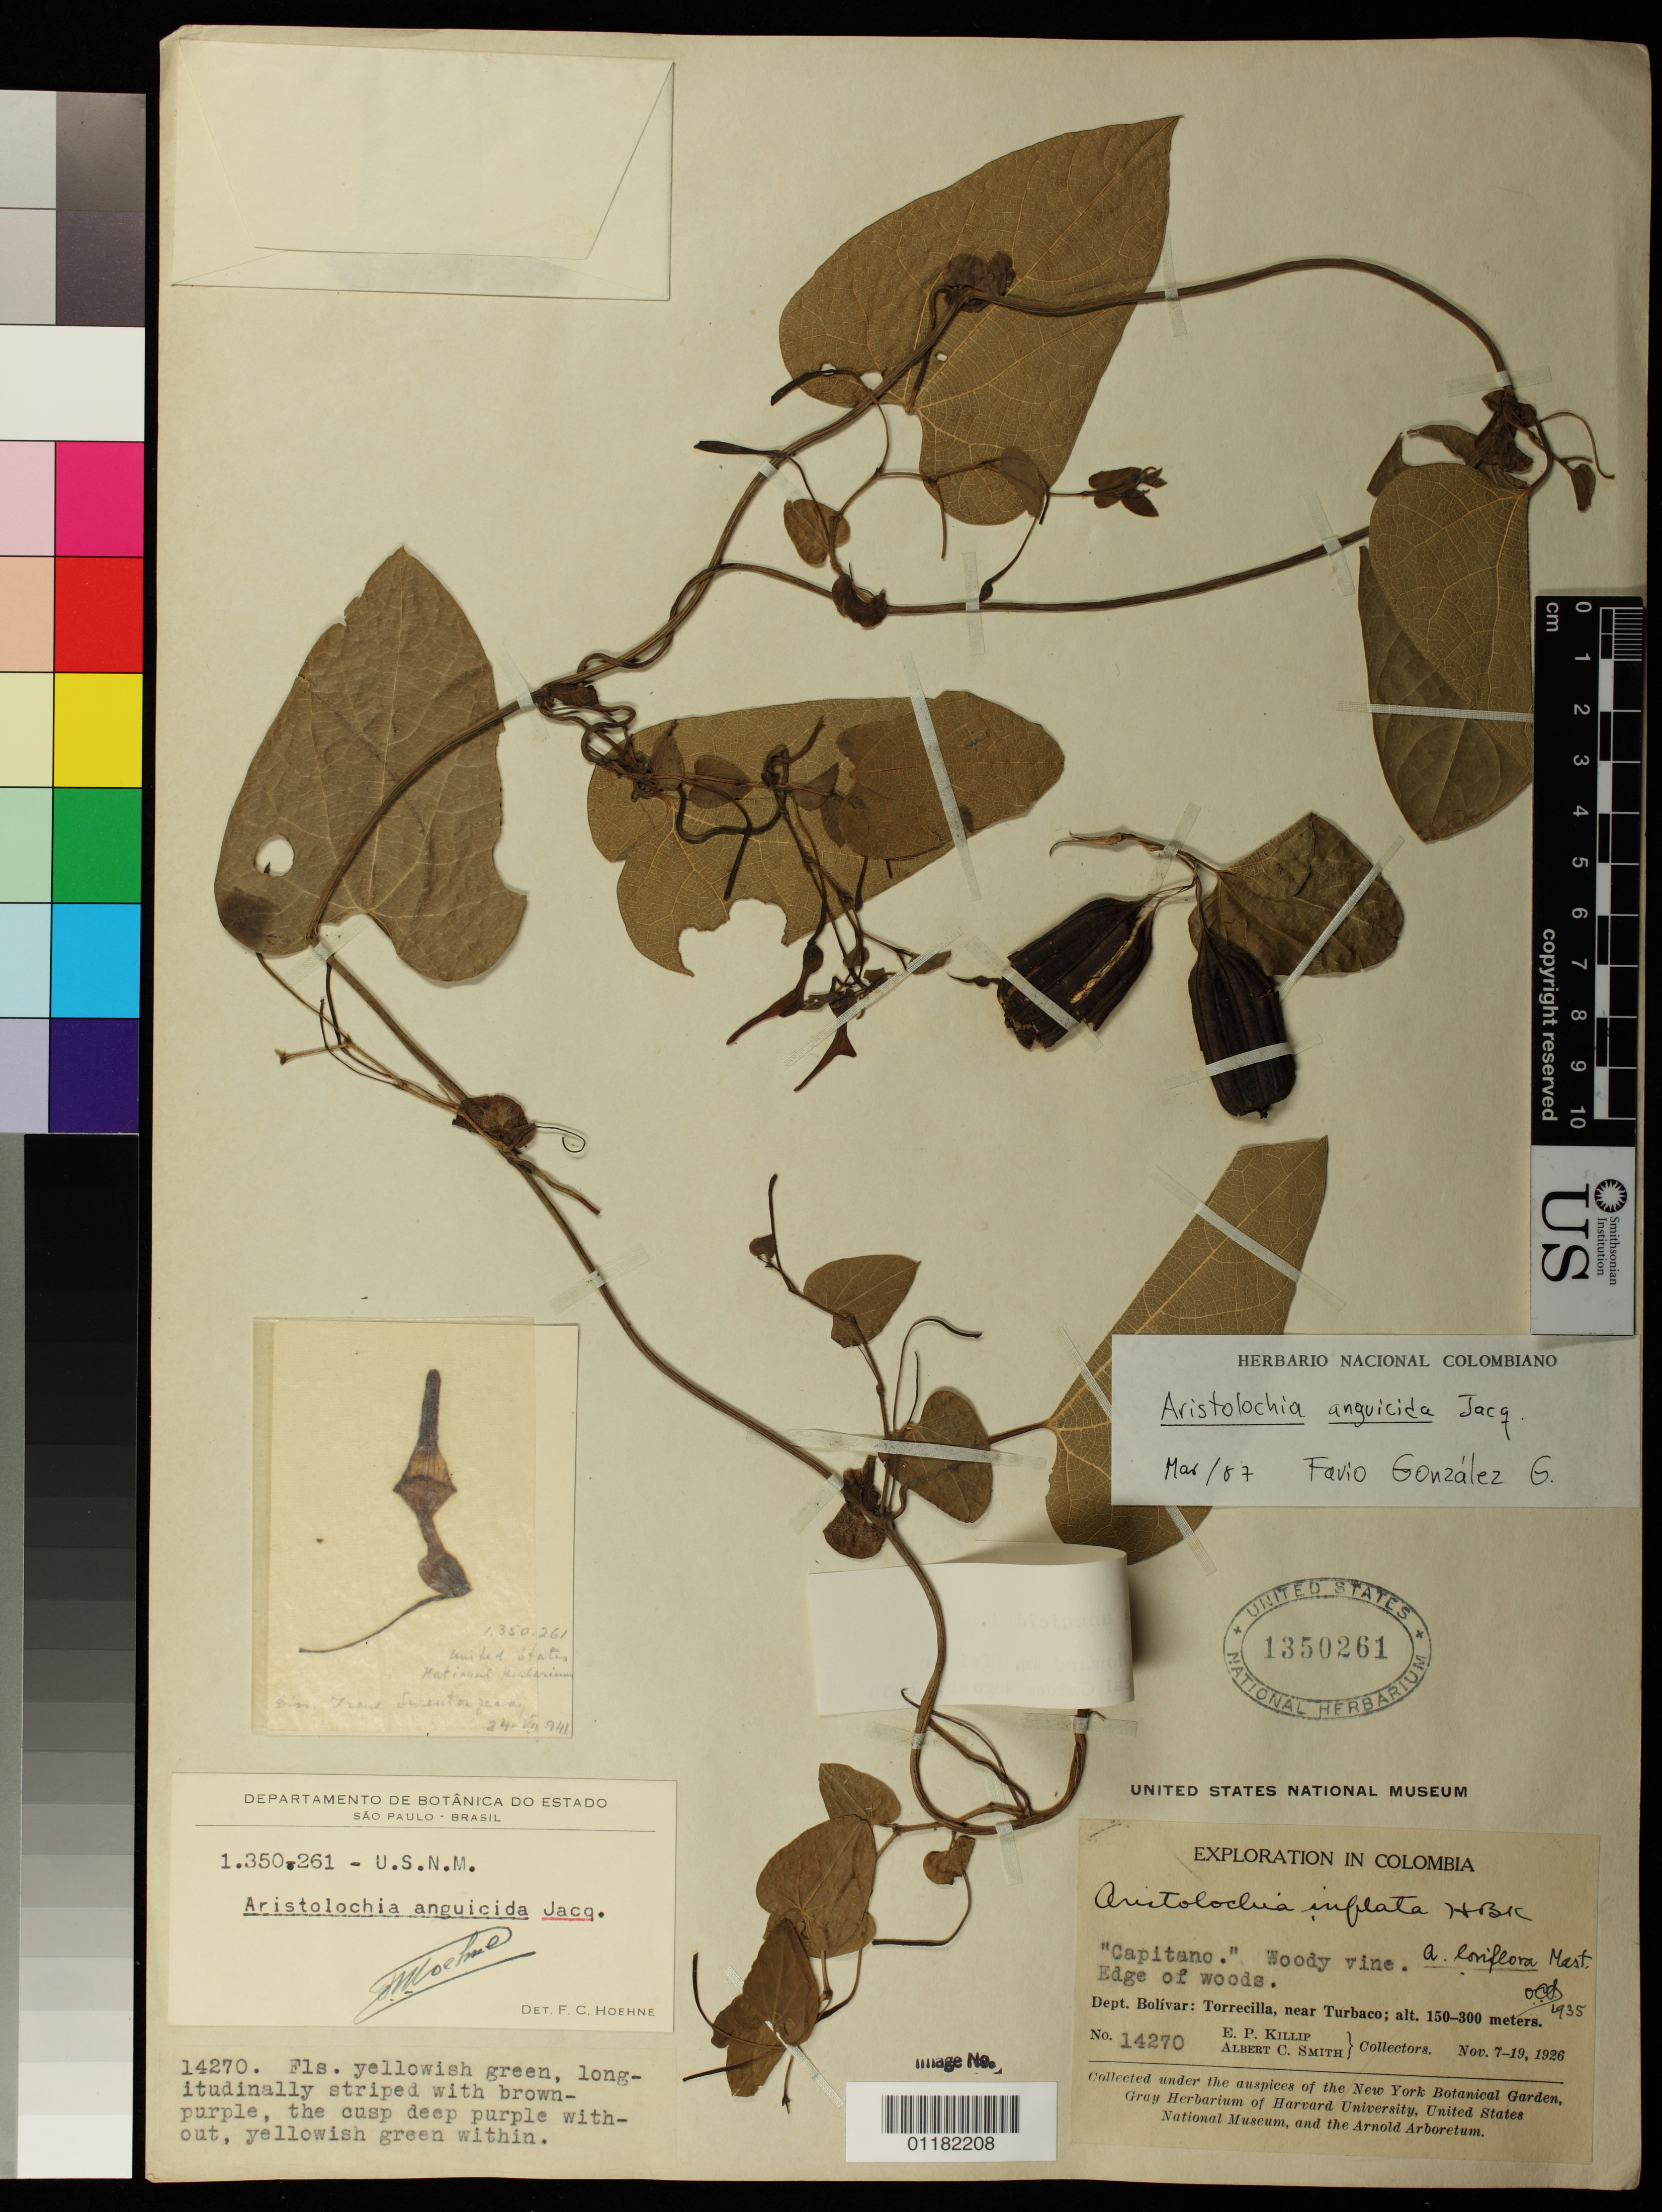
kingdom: Plantae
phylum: Tracheophyta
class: Magnoliopsida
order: Piperales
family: Aristolochiaceae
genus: Aristolochia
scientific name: Aristolochia anguicida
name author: Jacq.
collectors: E. P. Killip & A. C. Smith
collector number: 14270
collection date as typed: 07 Nov 1926 to 19 Nov 1926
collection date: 1926-11-07/1926-11-19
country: Colombia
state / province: Bolívar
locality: Torrecilla near Turbaco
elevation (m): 150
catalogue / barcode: US 1350261